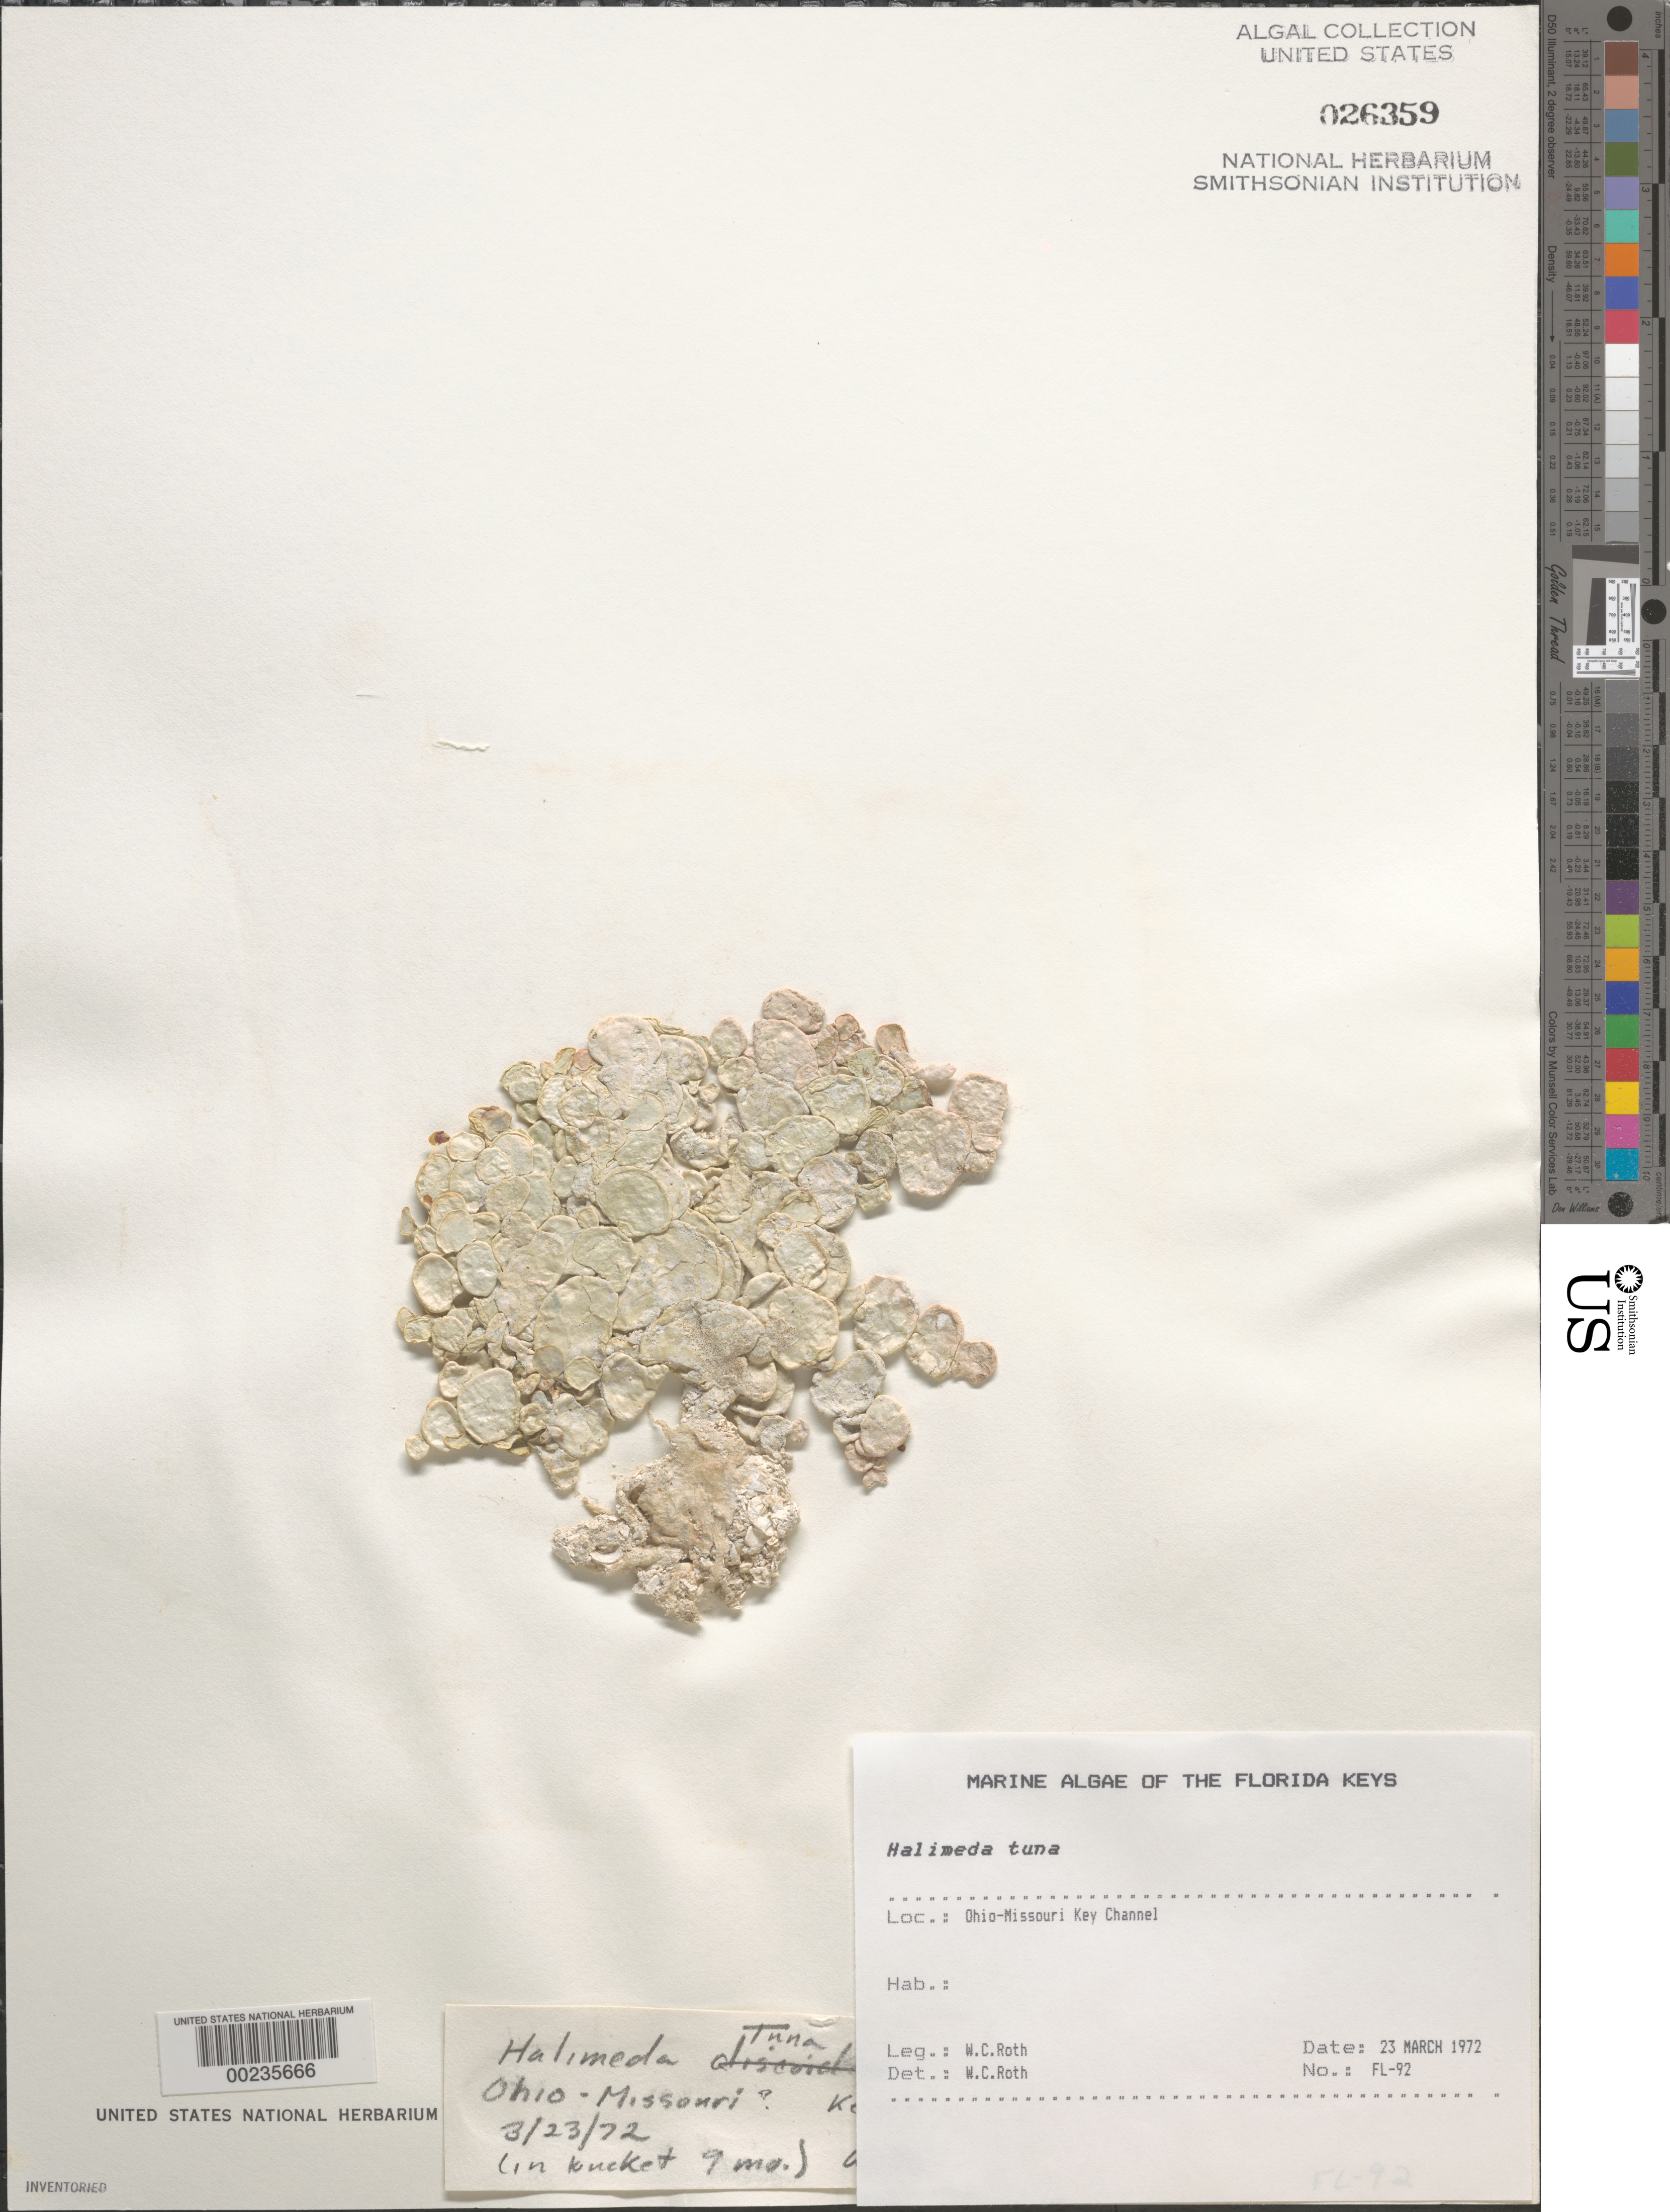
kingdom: Plantae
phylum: Chlorophyta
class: Ulvophyceae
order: Bryopsidales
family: Halimedaceae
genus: Halimeda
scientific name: Halimeda tuna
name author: (J. Ellis & Sol.) J.V.Lamouroux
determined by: Roth, W. C.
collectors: W. C. Roth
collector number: Fl-92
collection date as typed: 23 Mar 1972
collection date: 1972-03-23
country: United States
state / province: Florida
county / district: Monroe County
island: Florida Keys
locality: Ohio Key - Missouri Key channel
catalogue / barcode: US 26359